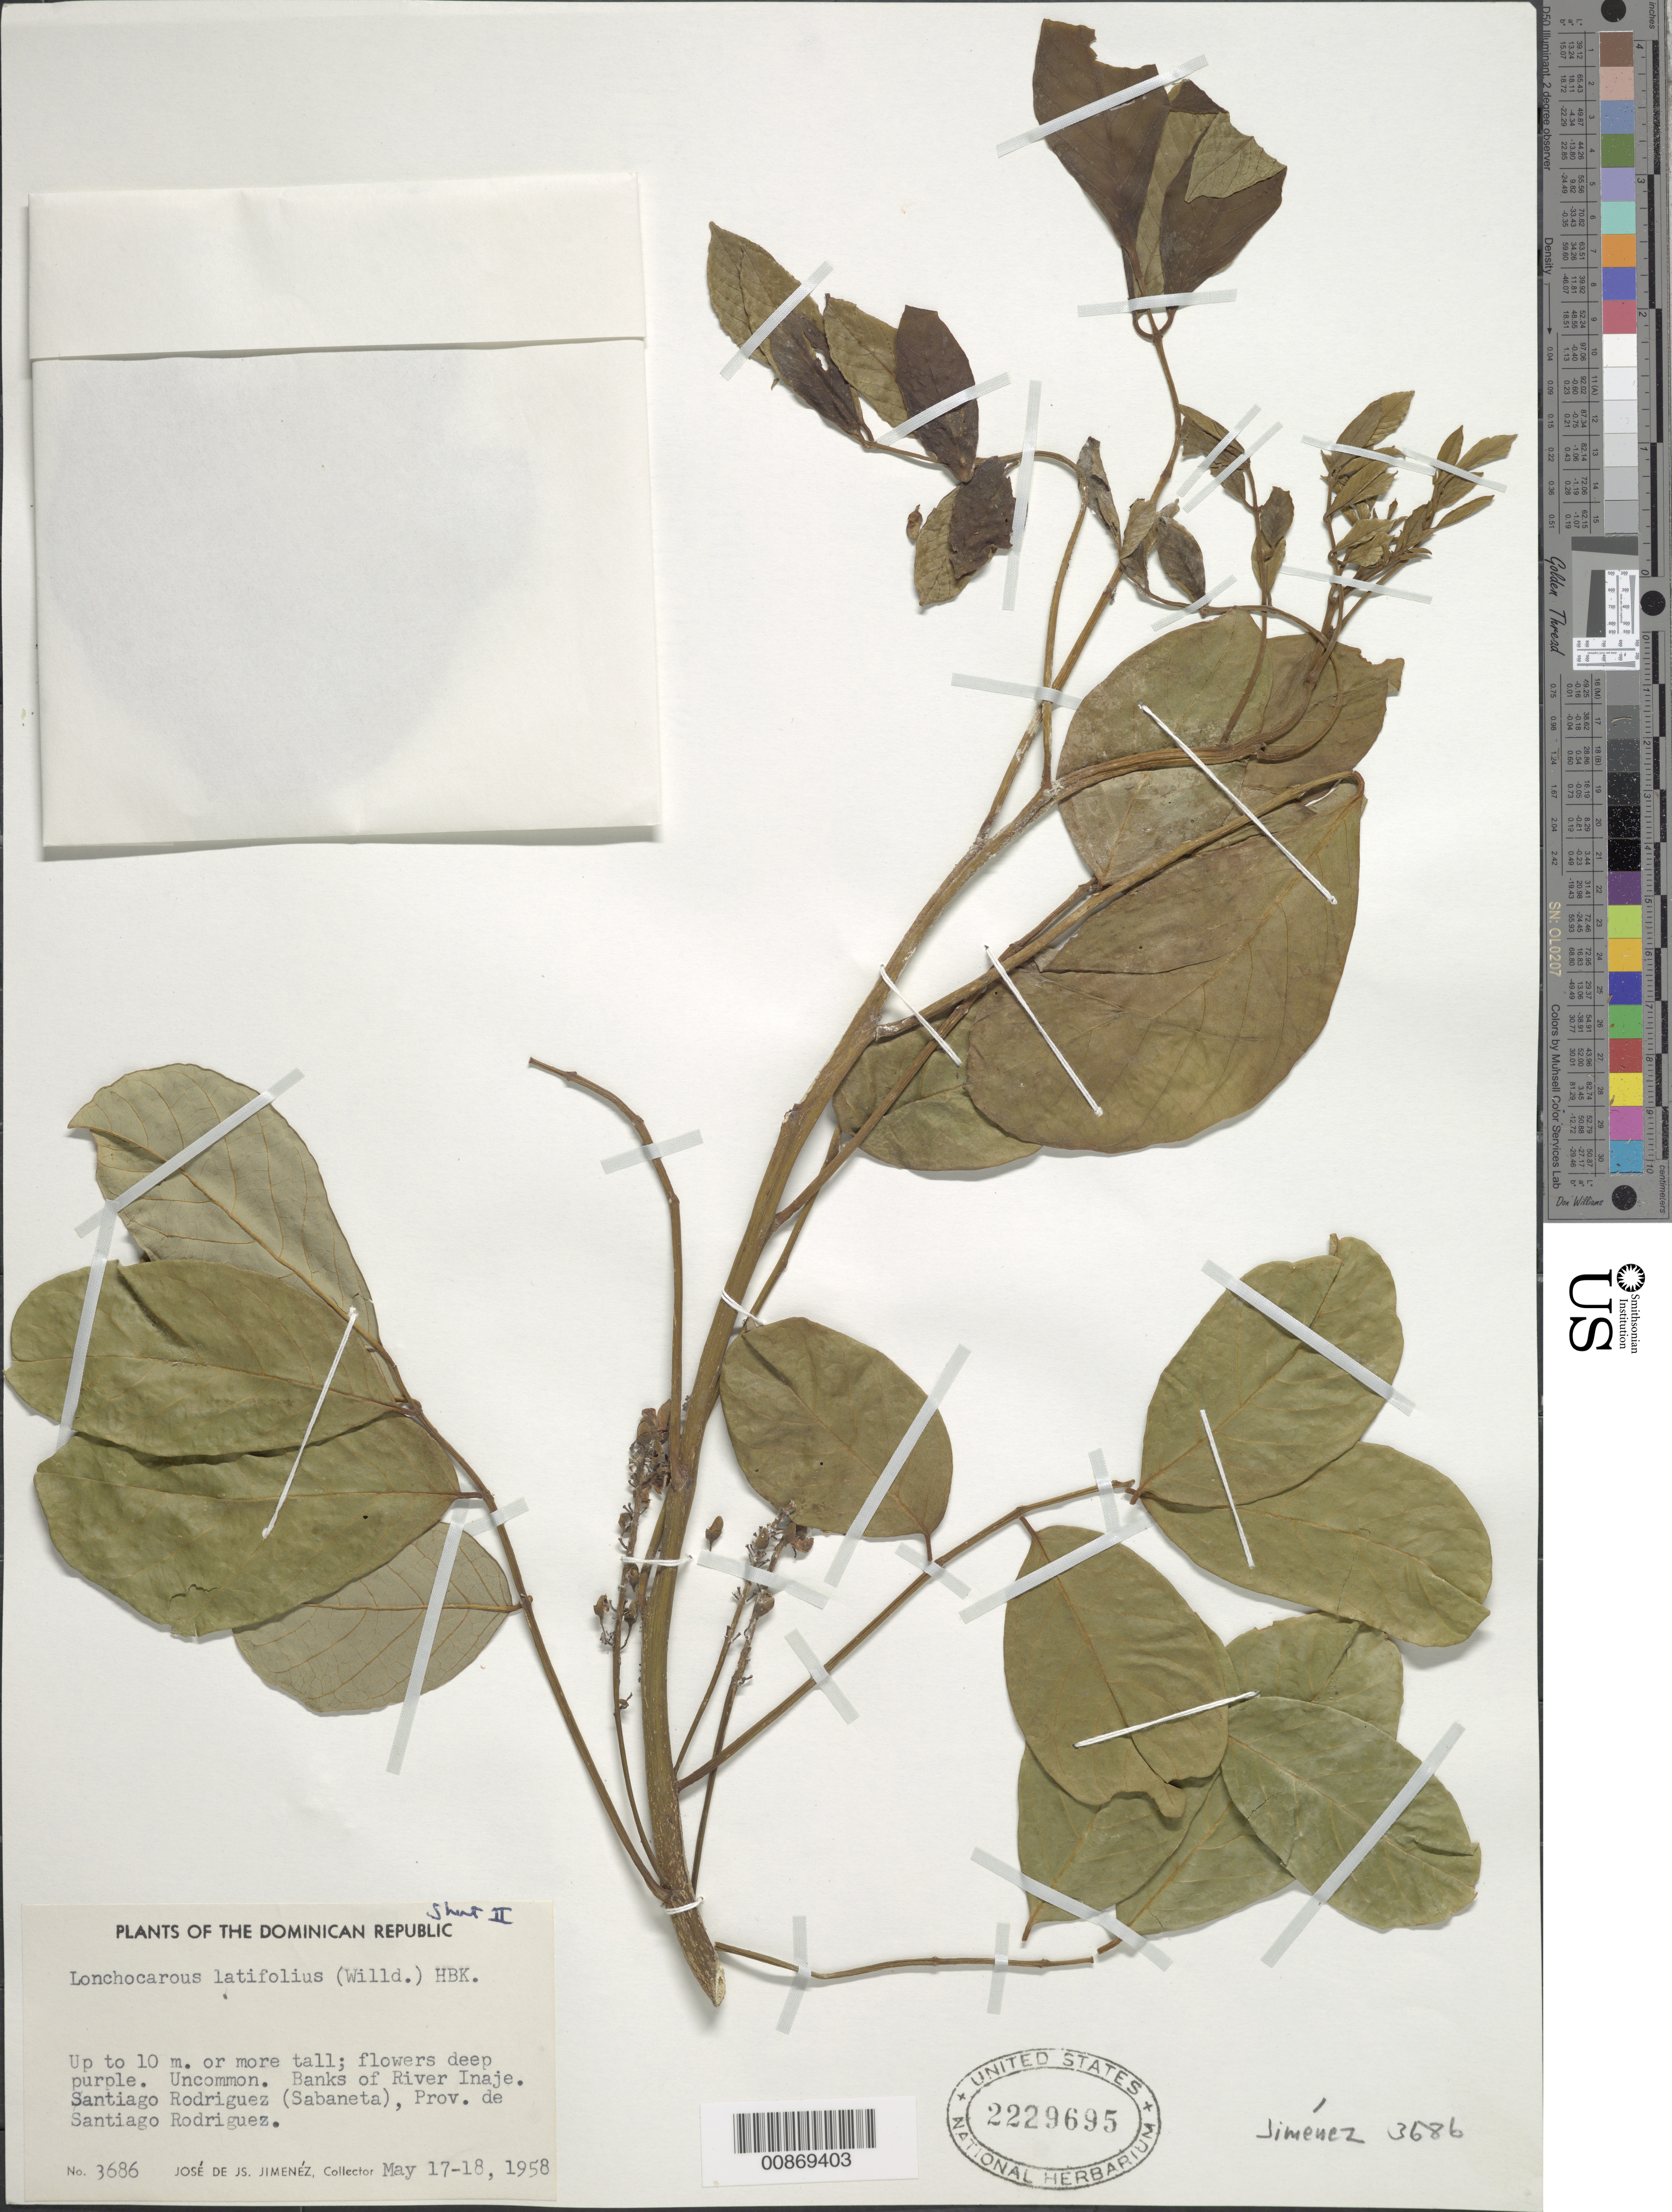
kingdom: Plantae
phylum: Tracheophyta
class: Magnoliopsida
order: Fabales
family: Fabaceae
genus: Lonchocarpus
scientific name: Lonchocarpus heptaphyllus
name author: (Poir.) DC.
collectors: J. J. Jiménez Almonte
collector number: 3686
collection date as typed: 17 May 1958 to 18 May 1958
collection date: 1958-05-17/1958-05-18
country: Dominican Republic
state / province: Santiago Rodríguez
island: Hispaniola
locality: Banks of River Inaje. Santiago Rodríguez (Sabaneta).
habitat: Banks of river.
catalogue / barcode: US 2229695